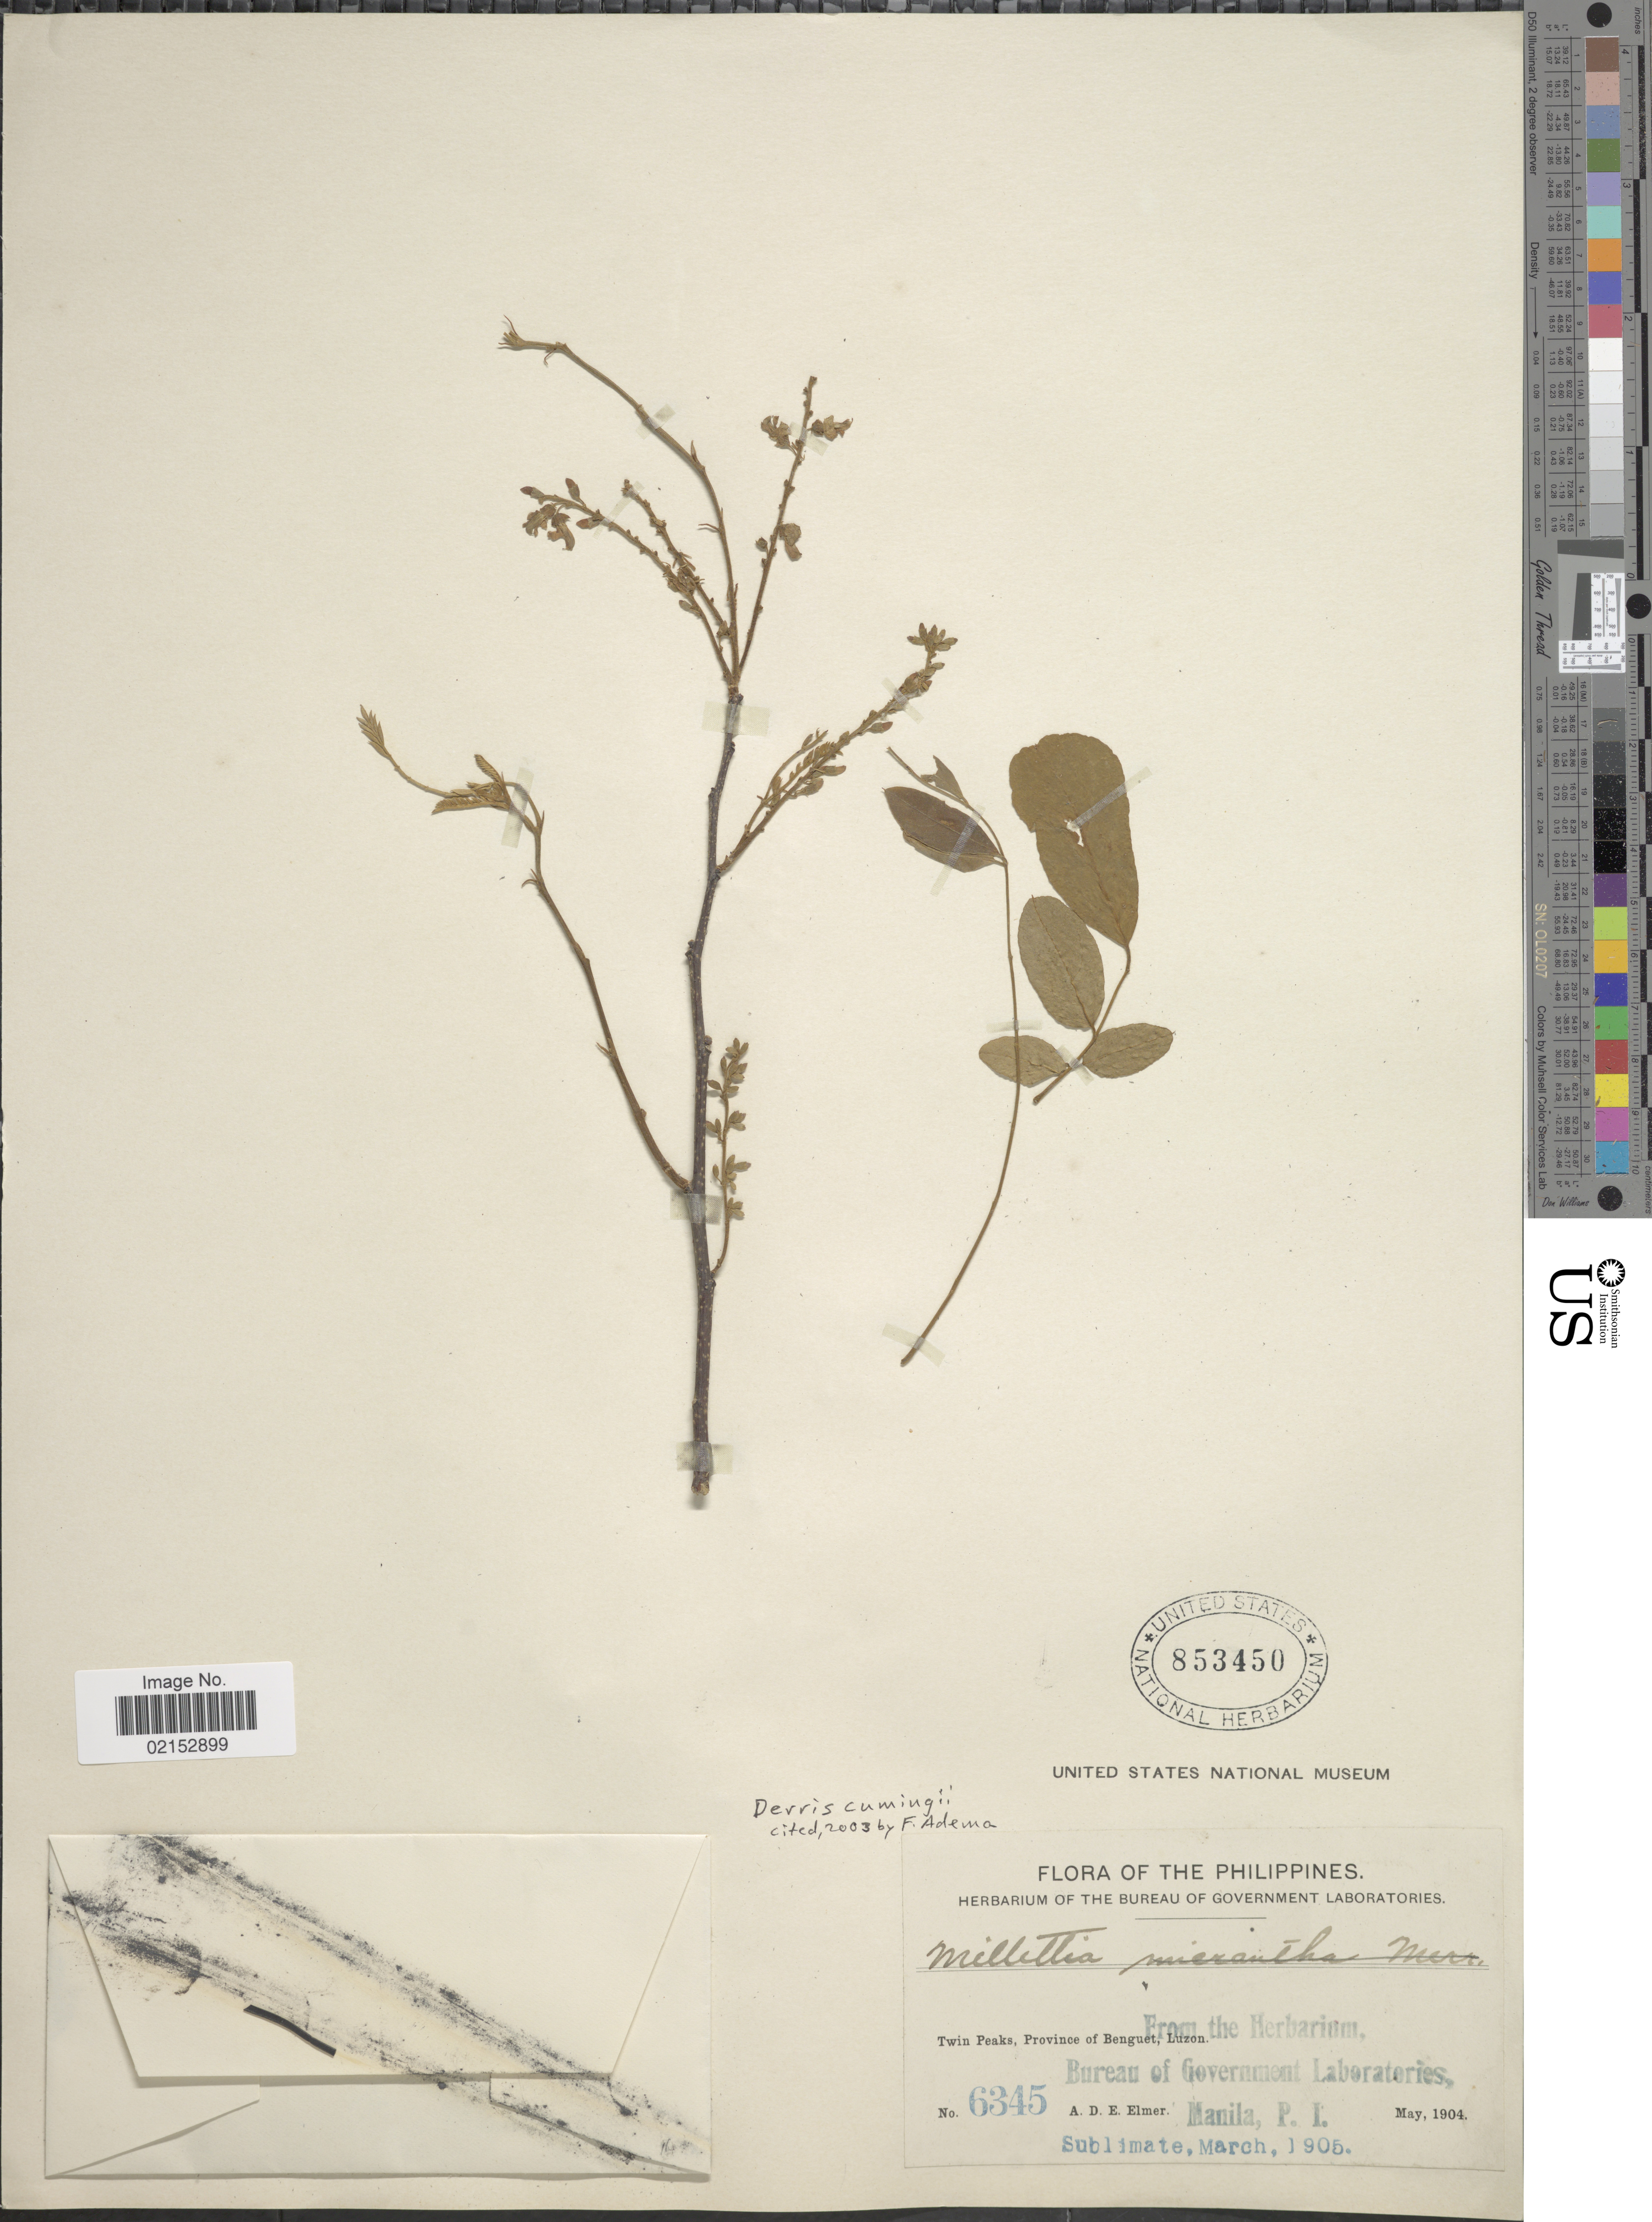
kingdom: Plantae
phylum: Tracheophyta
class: Magnoliopsida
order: Fabales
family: Fabaceae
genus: Brachypterum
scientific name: Brachypterum cumingii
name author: (Benth.) Adema & Sirich.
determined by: Strong, Mark T., (BOT), Smithsonian Institution - National Museum of Natural History (UNITED STATES)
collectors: A. D. E. Elmer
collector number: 6345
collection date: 1904-05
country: Philippines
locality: Twin Peak, Province of Benguet, Luzon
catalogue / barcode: US 853450